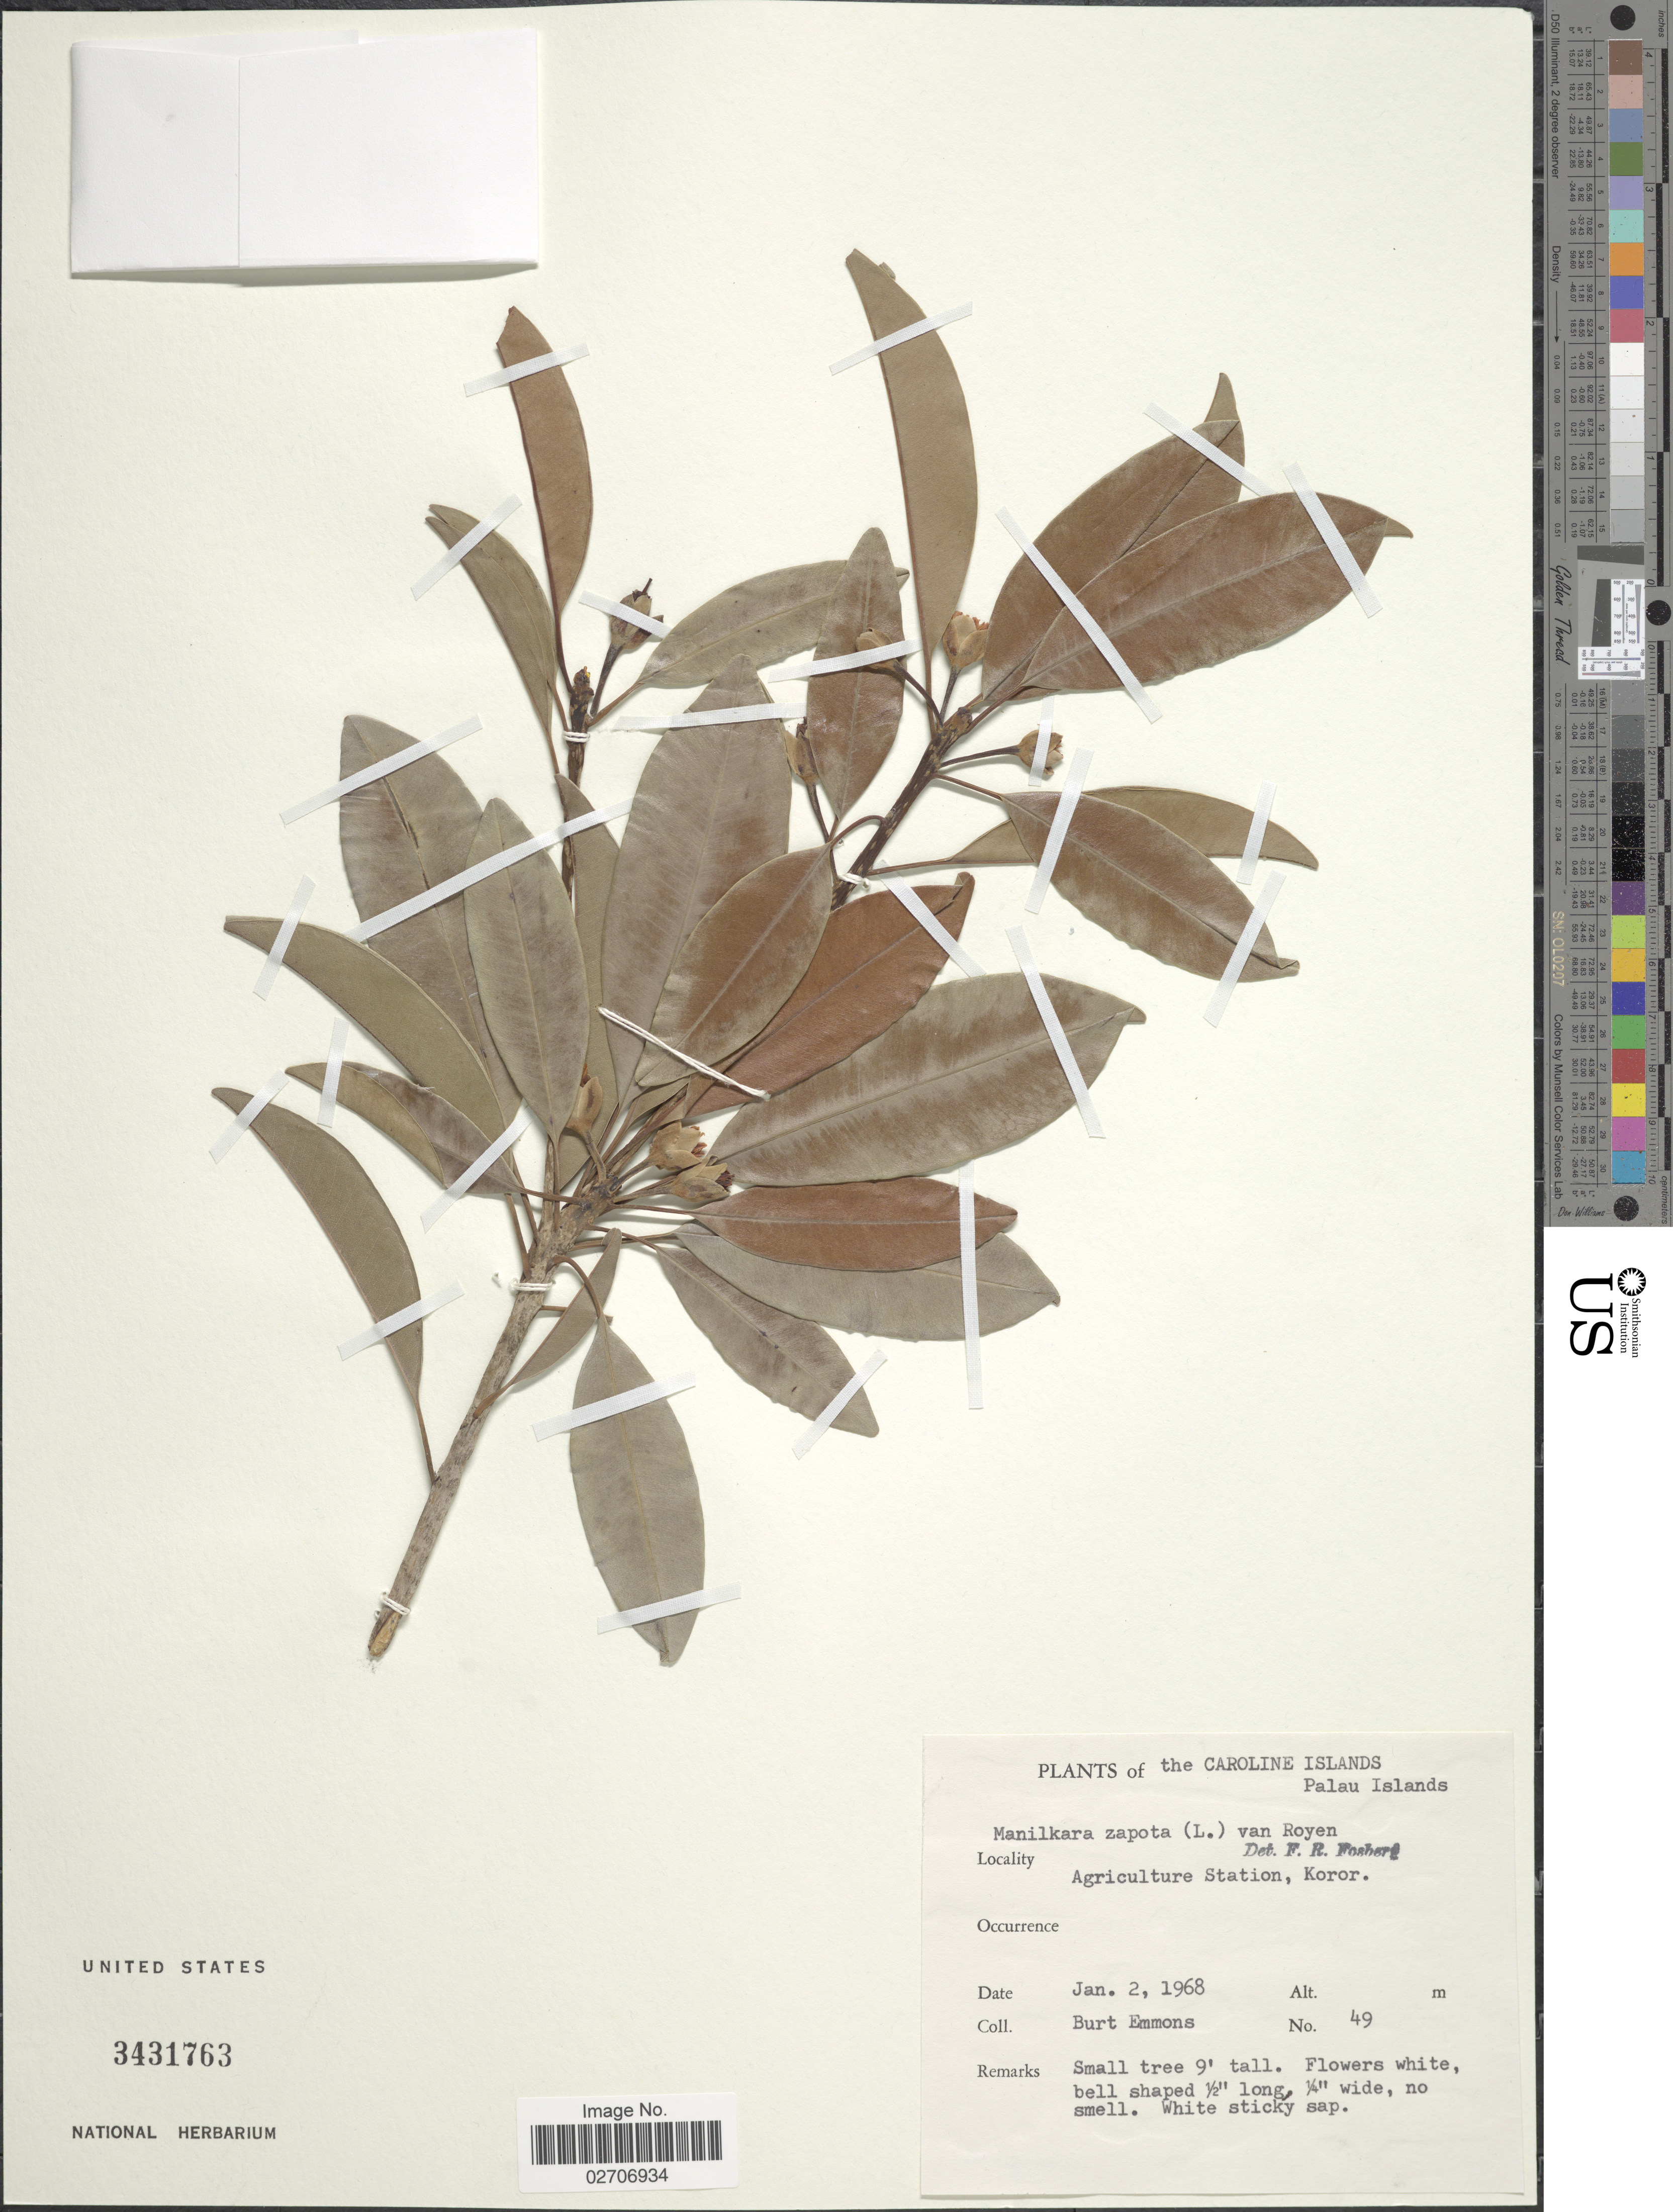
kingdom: Plantae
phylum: Tracheophyta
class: Magnoliopsida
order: Ericales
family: Sapotaceae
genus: Manilkara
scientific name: Manilkara zapota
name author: (L.) P. Royen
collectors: B. Emmons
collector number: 49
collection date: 1968-01-02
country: Palau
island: Oreor [Koror]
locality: Palau Islands, Agriculture Station, Koror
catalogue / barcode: US 3431763